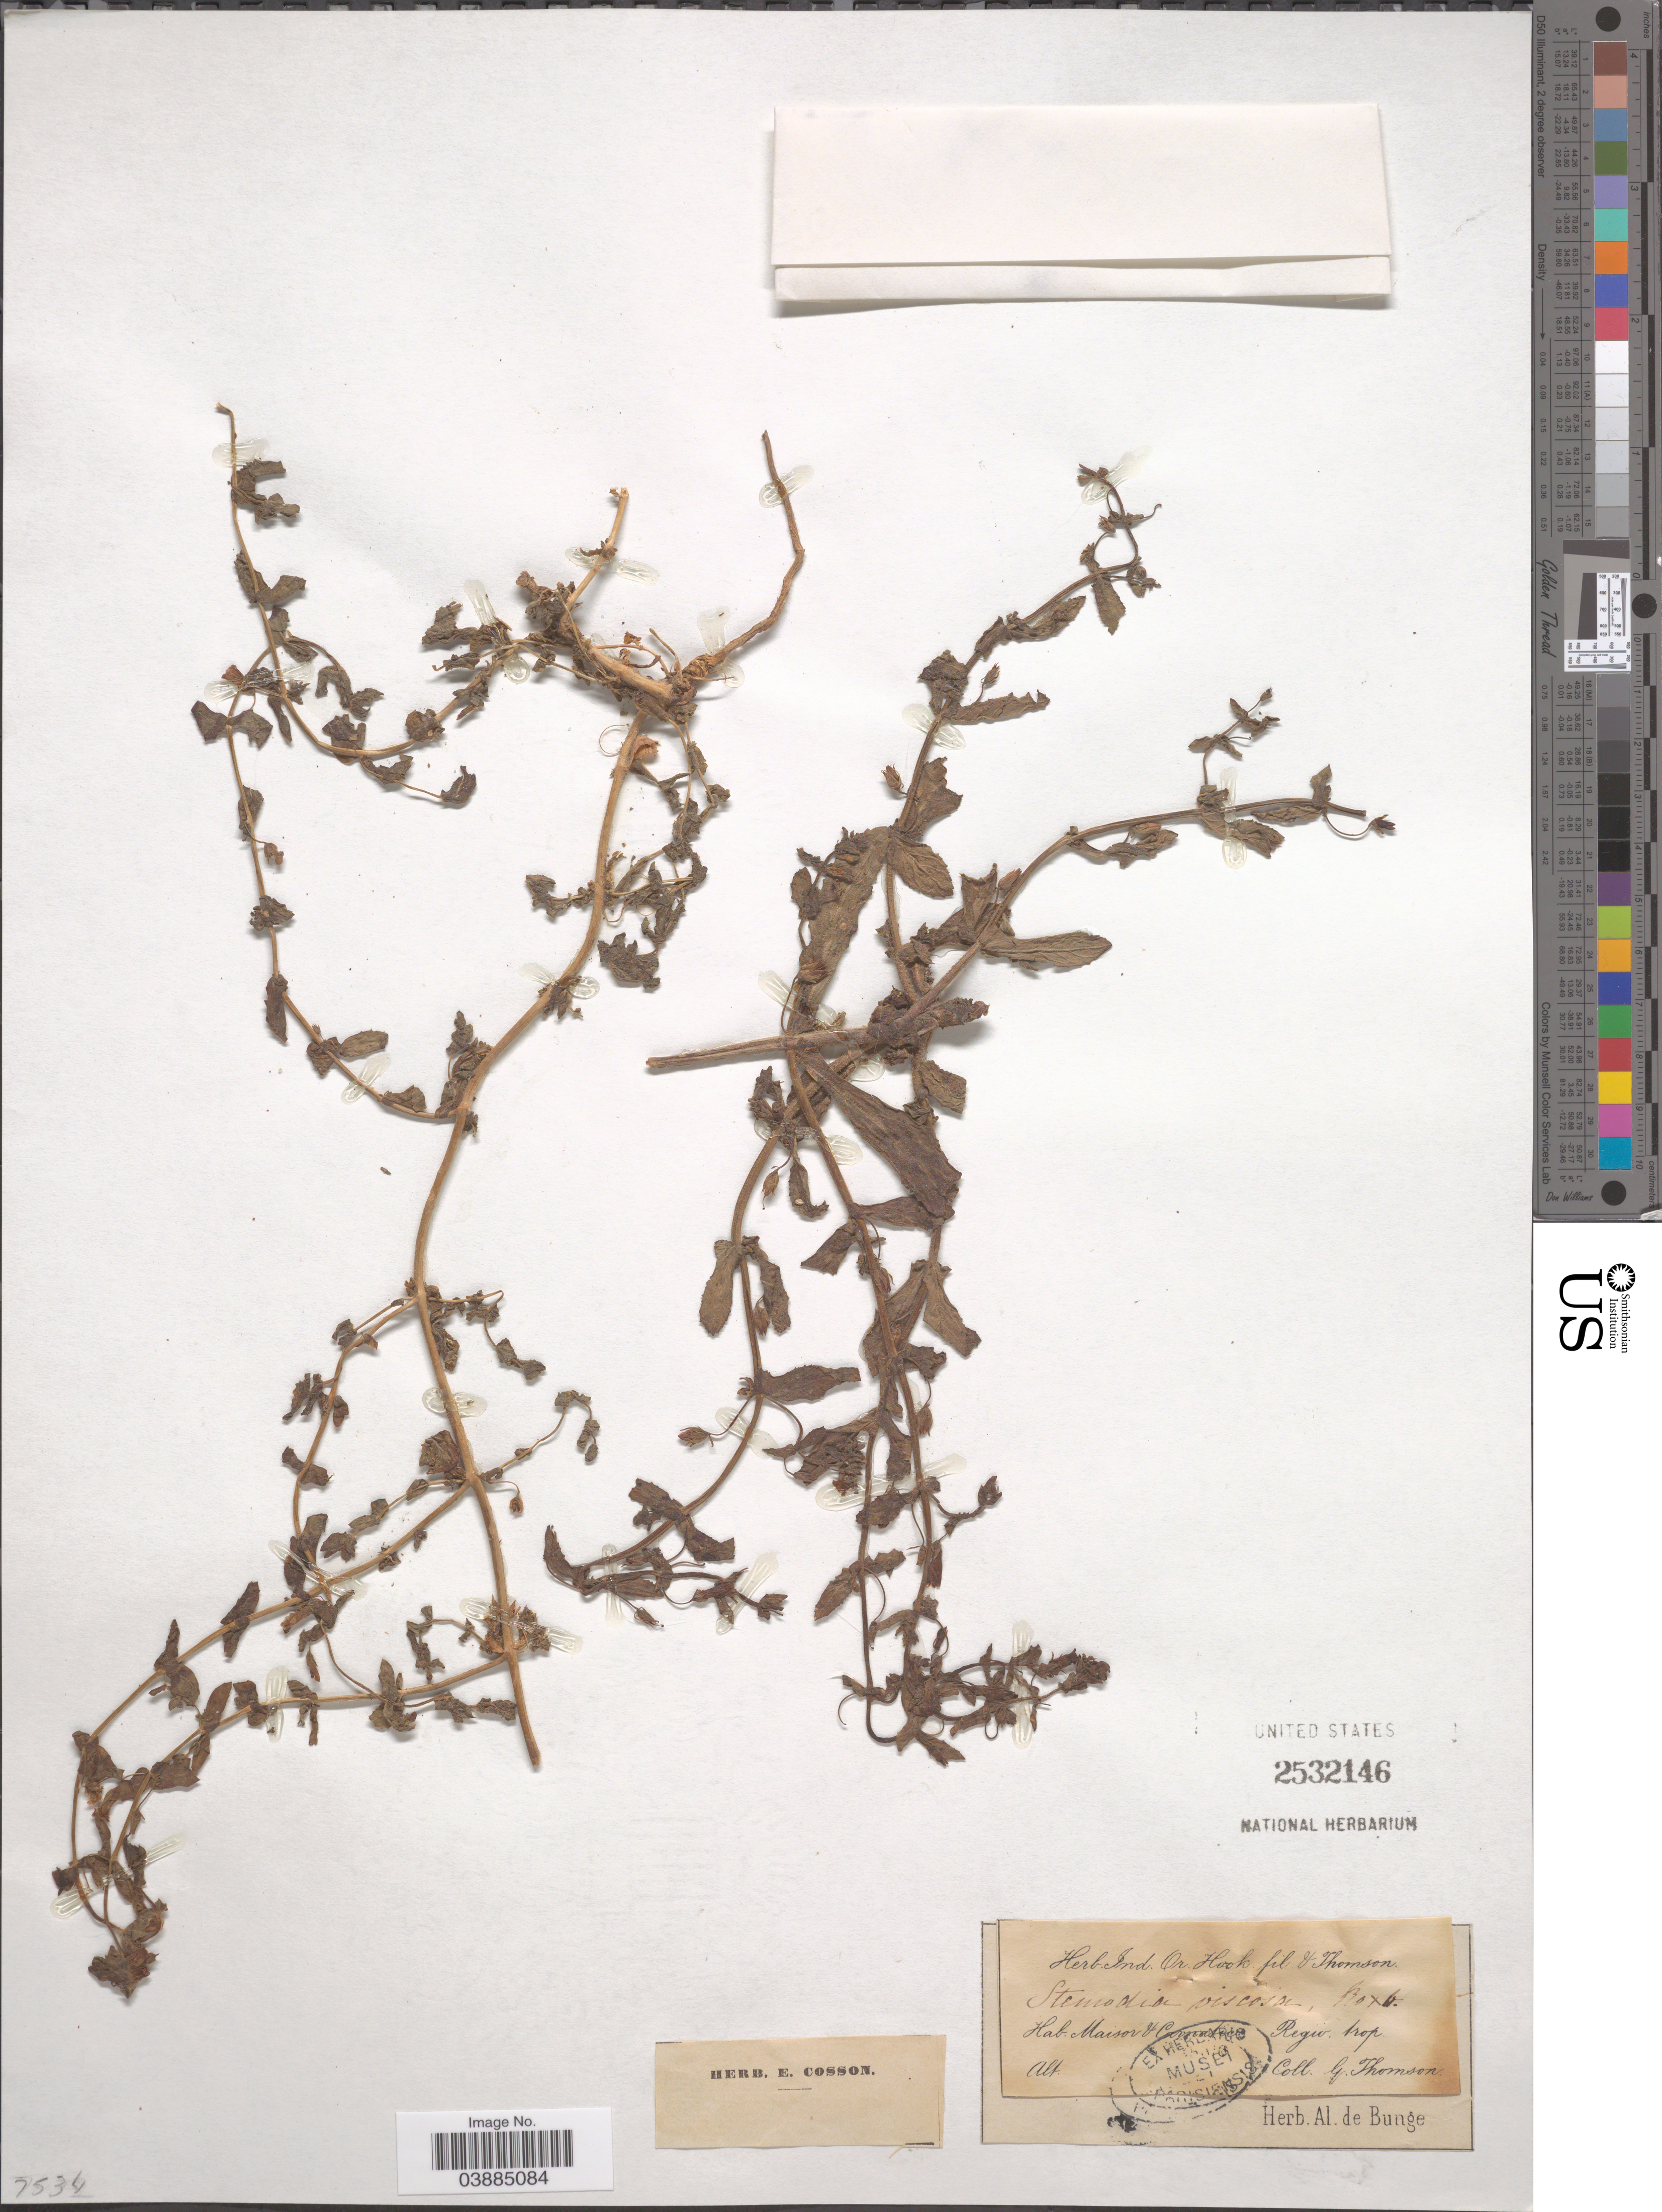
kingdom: Plantae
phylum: Tracheophyta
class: Magnoliopsida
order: Lamiales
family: Plantaginaceae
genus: Stemodia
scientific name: Stemodia viscosa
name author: Roxb.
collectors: G. Thomson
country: India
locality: Maisor & Carnatic.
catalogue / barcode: US 2532146